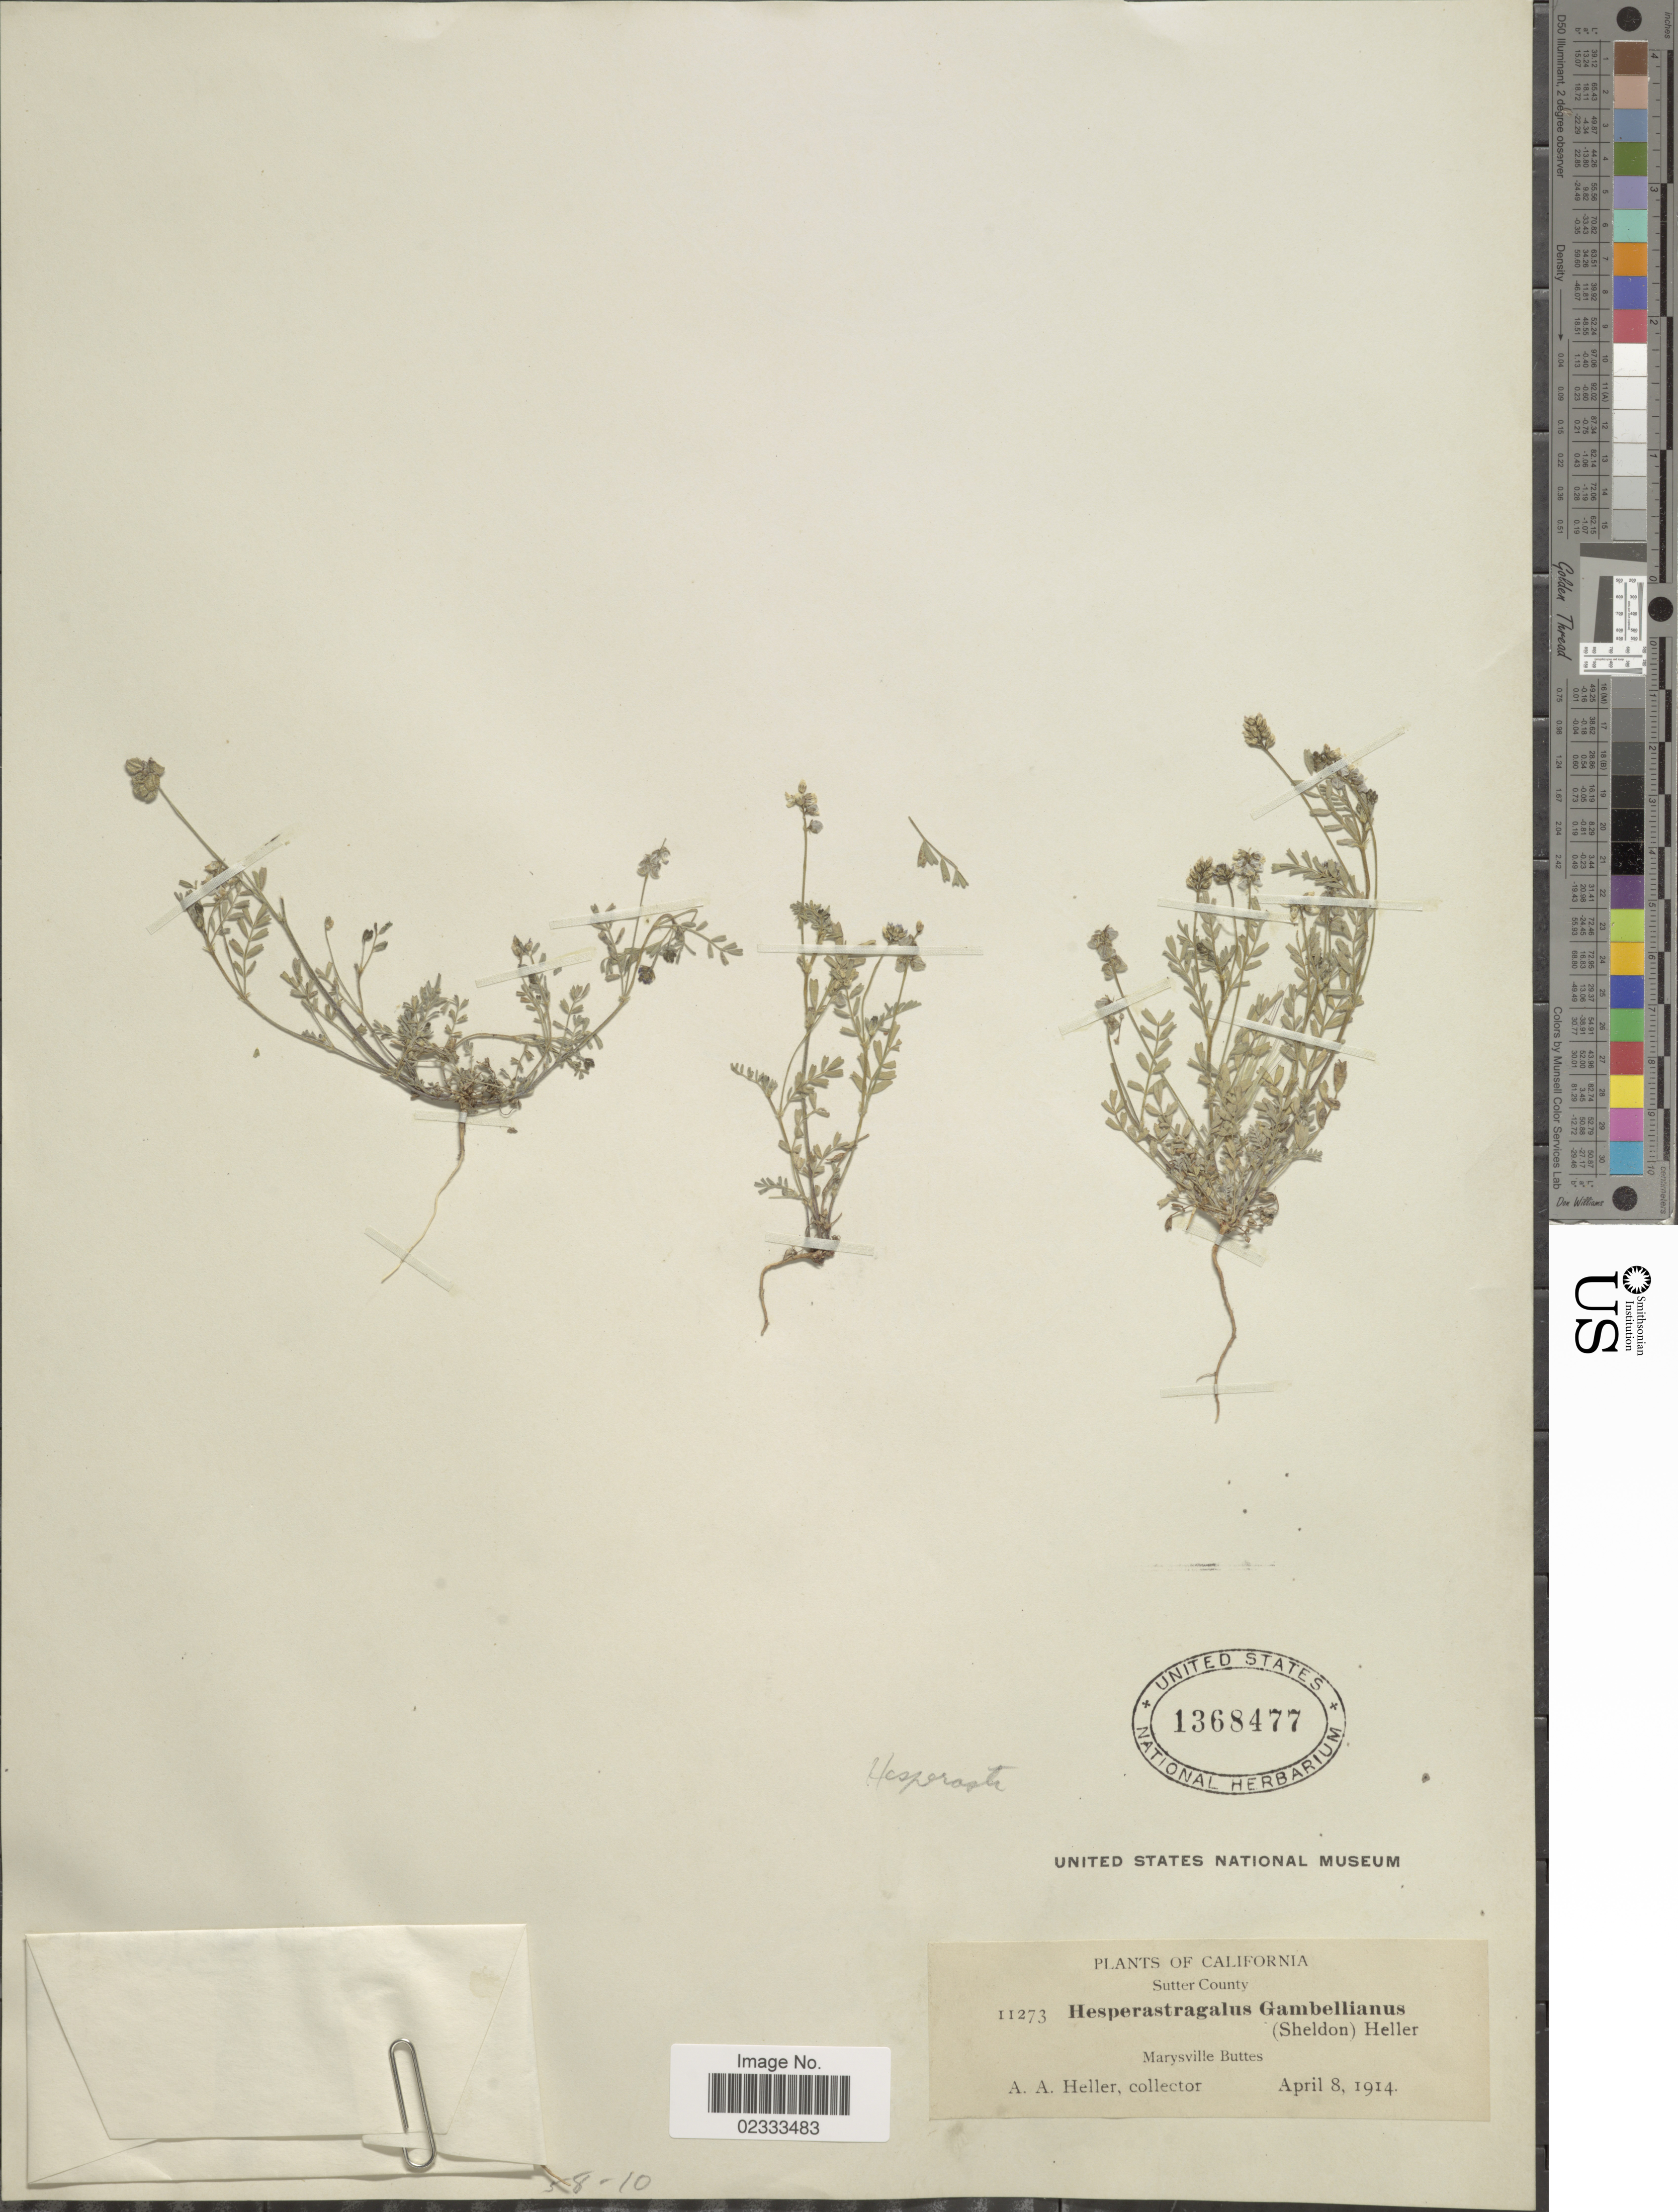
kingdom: Plantae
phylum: Tracheophyta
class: Magnoliopsida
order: Fabales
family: Fabaceae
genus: Astragalus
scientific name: Astragalus nigrescens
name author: Pall.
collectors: A. A. Heller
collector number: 11273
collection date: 1914-04-08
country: United States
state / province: California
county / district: Sutter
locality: Sutter County, Marysville Buttes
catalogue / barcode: US 1368477